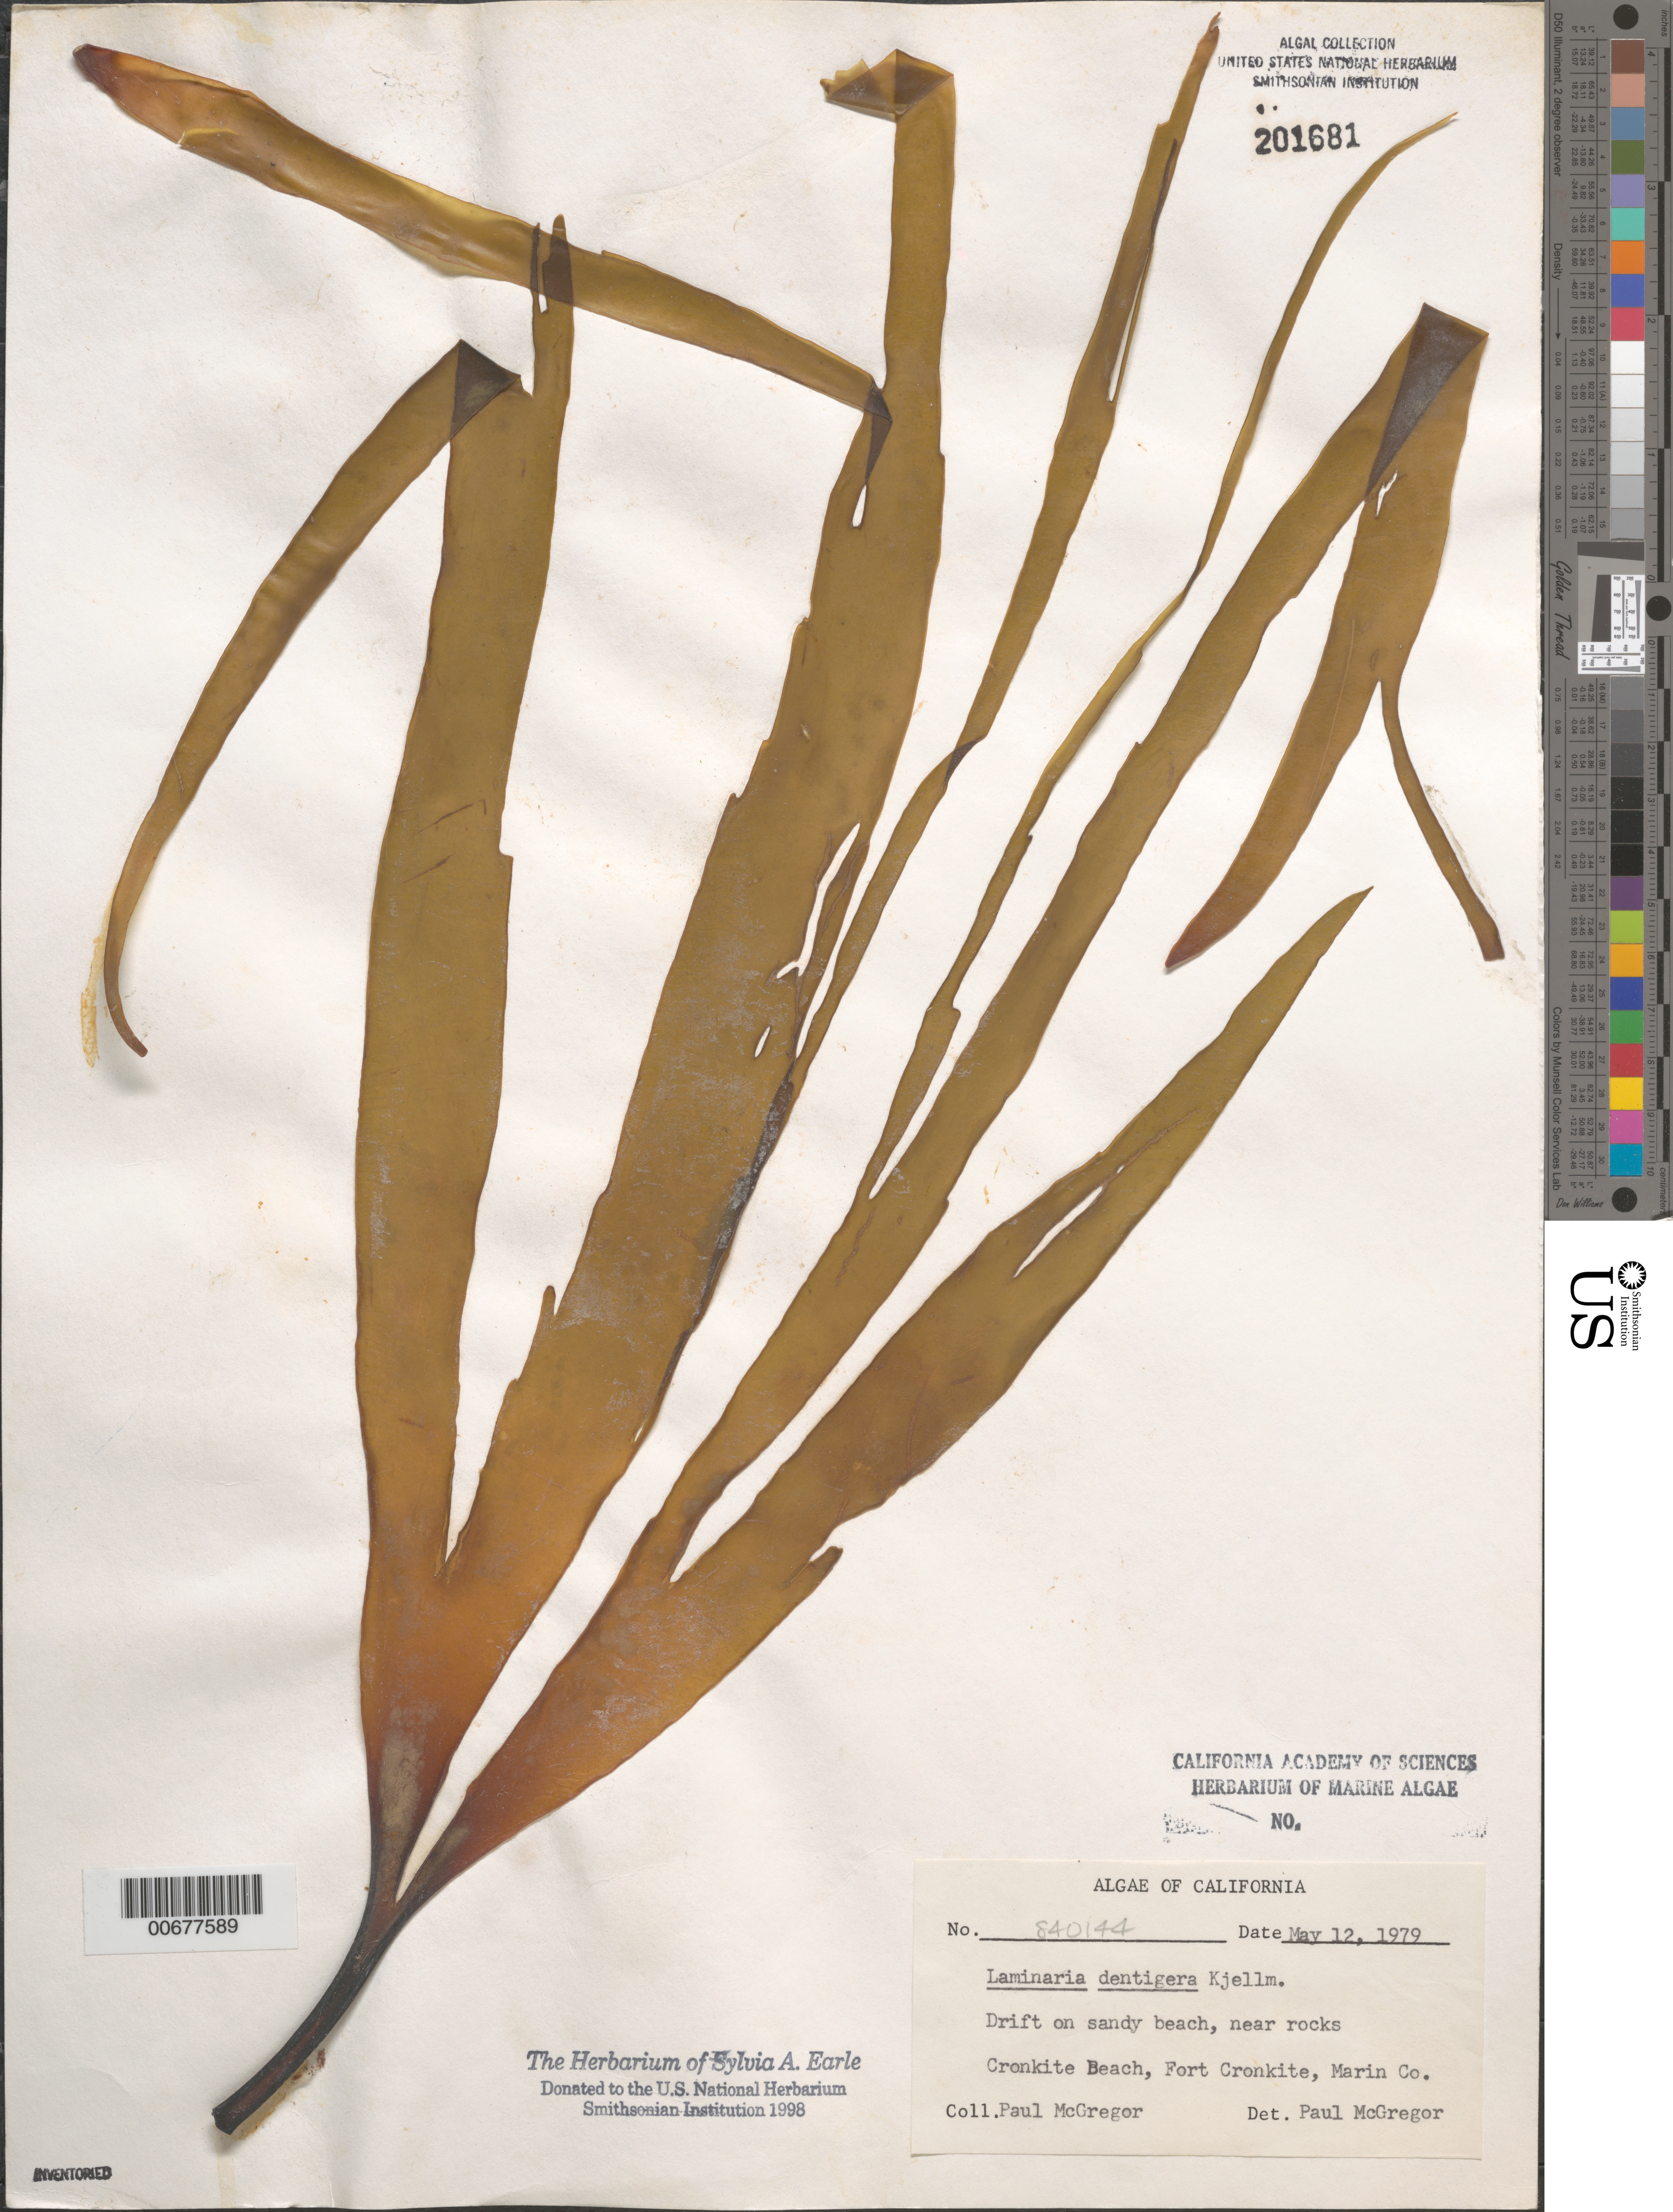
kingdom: Chromista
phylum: Ochrophyta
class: Phaeophyceae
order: Laminariales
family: Laminariaceae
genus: Laminaria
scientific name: Laminaria dentigera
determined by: McGregor, Paul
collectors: P. McGregor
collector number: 840144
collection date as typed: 12 May 1979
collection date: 1979-05-12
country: United States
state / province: California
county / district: Marin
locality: Cronkite Beach, Fort Cronkite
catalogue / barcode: US 201681